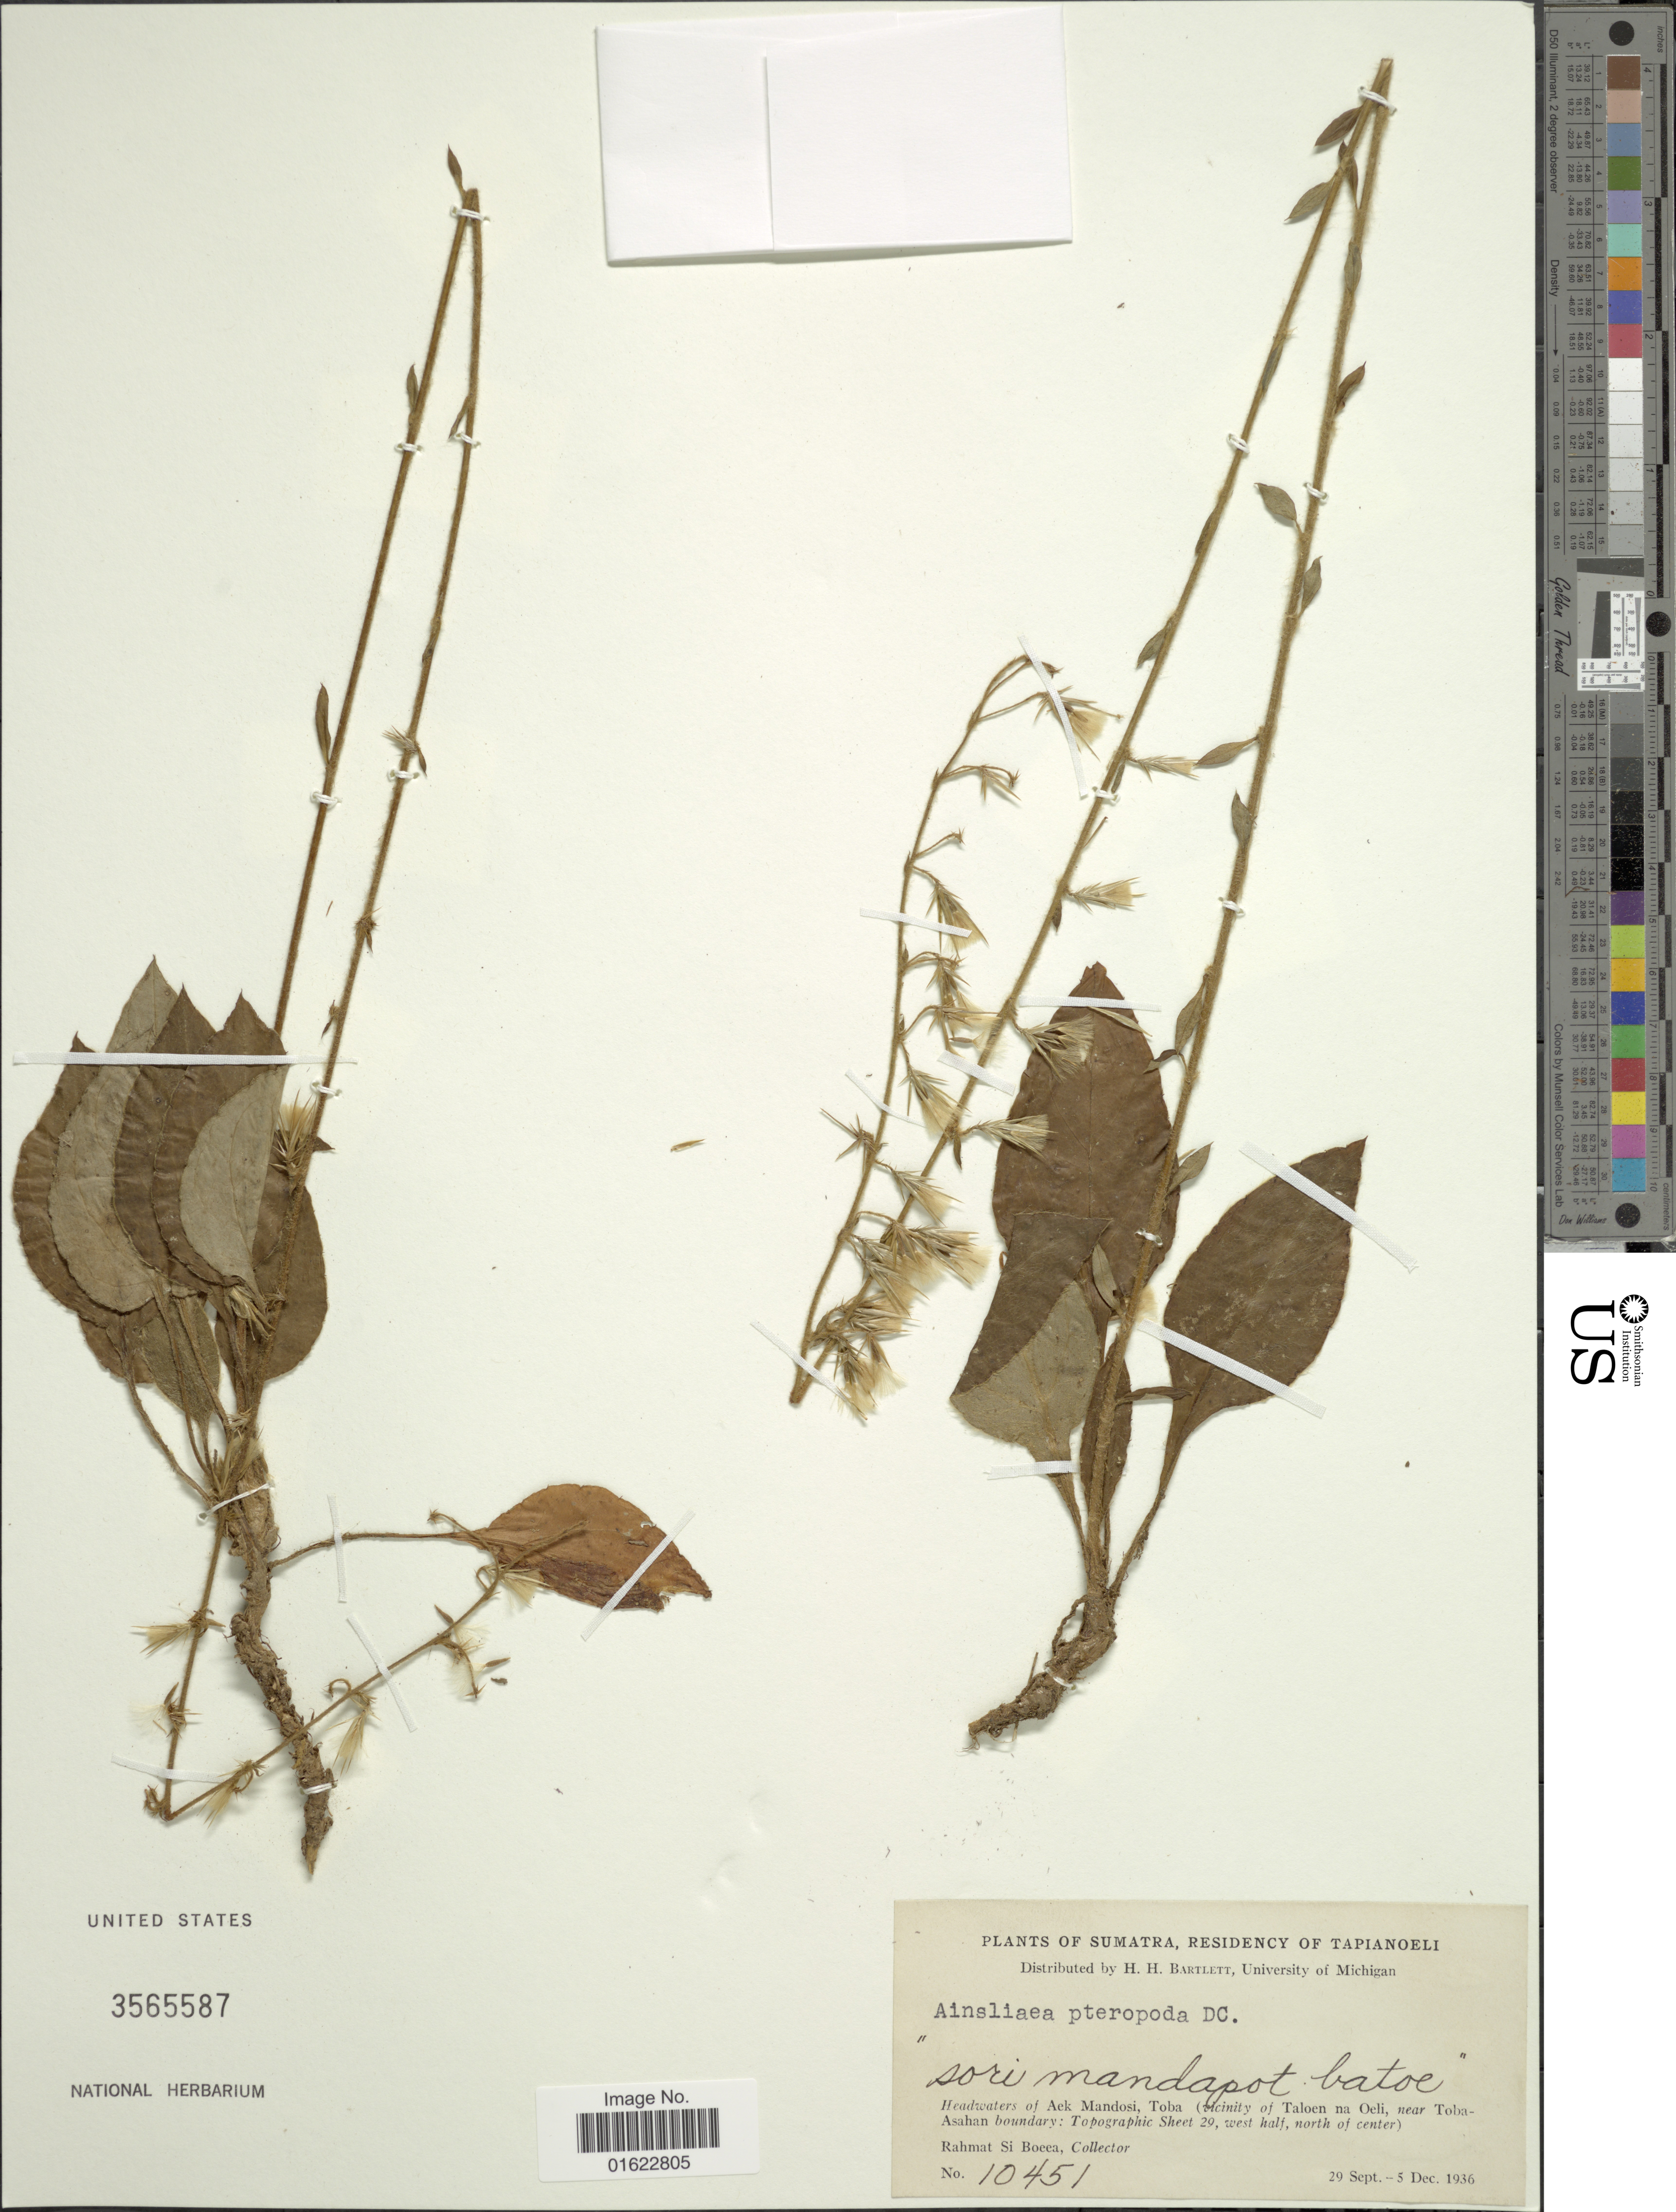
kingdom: Plantae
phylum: Tracheophyta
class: Magnoliopsida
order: Asterales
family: Asteraceae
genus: Ainsliaea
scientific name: Ainsliaea pteropoda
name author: DC.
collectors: Rahmat Si Boeea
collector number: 10451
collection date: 1936-09-29/1936-12-05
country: Indonesia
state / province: Sumatra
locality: Sumatra , Residency of Tapianoeli. Headwaters of Aek Mandosi, Toba (vicinity of Taloen na Oeli, near Toba Asshan boundary: Topographic Sheet 29, west half, north of center).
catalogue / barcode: US 3565587